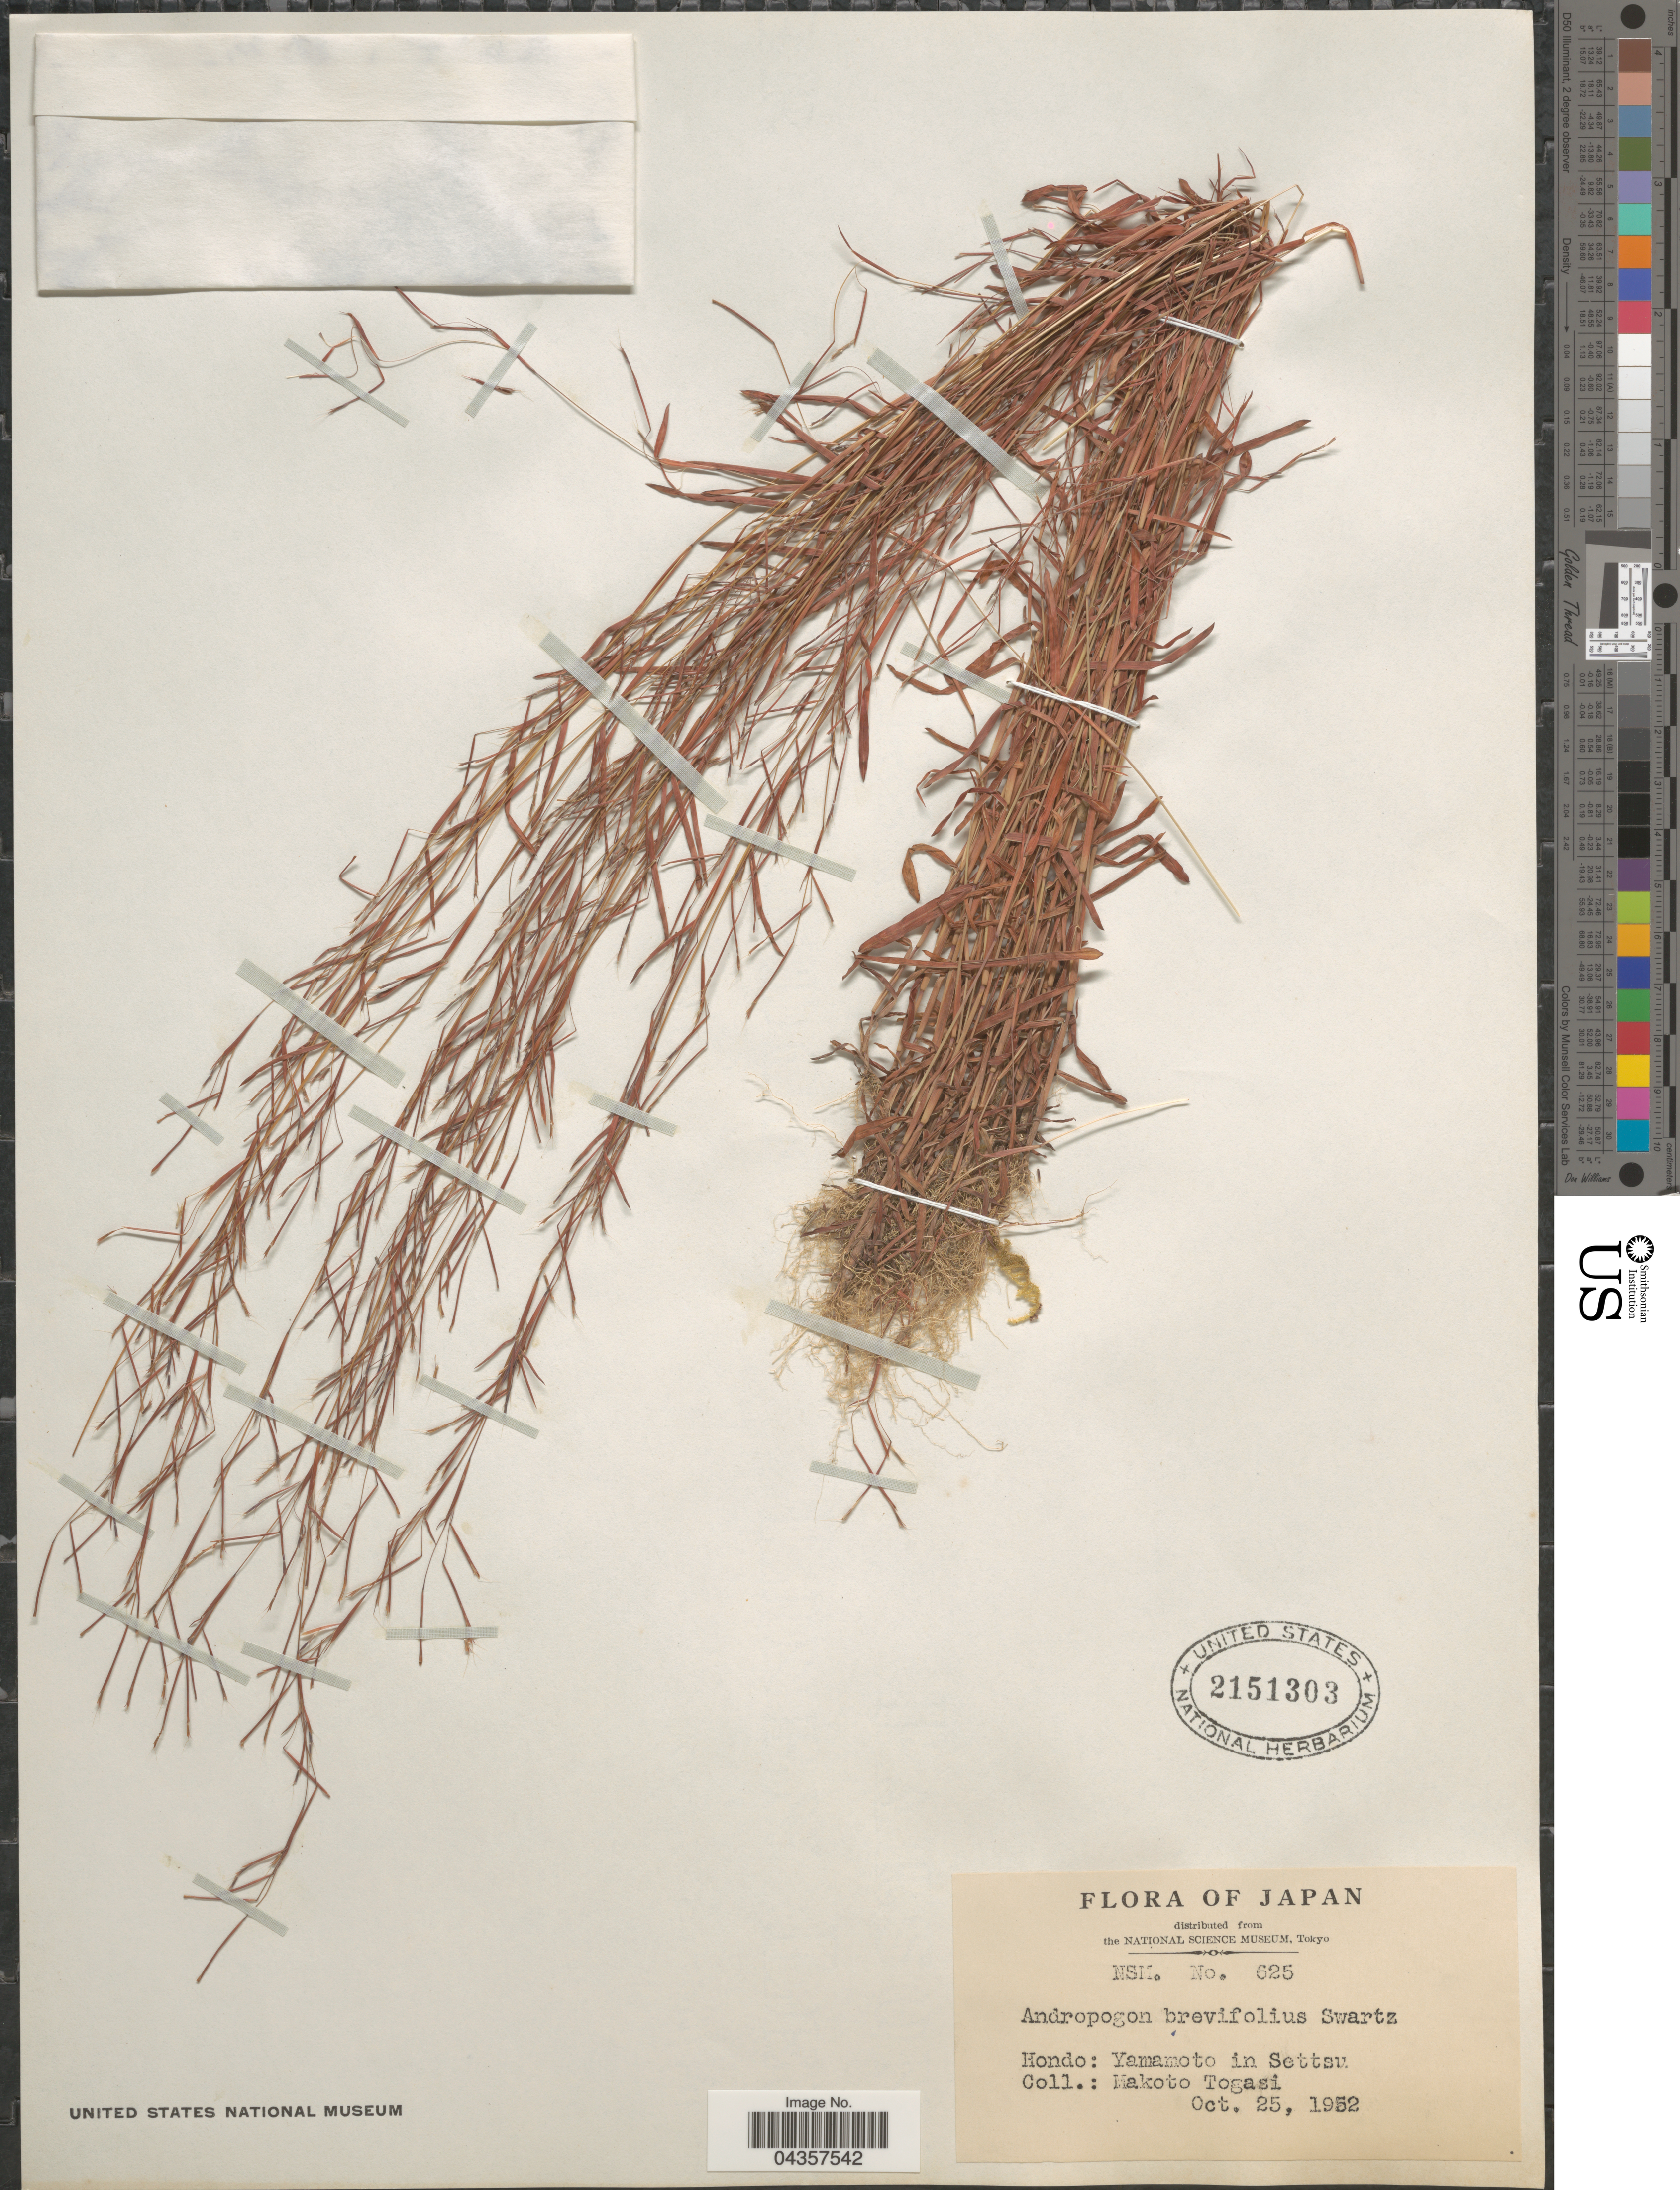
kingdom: Plantae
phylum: Tracheophyta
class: Liliopsida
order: Poales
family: Poaceae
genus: Schizachyrium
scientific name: Schizachyrium sp.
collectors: M. Togasi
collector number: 625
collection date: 1952-10-25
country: Japan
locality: Hondo: Yamamoto in Settsu.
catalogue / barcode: US 2151303